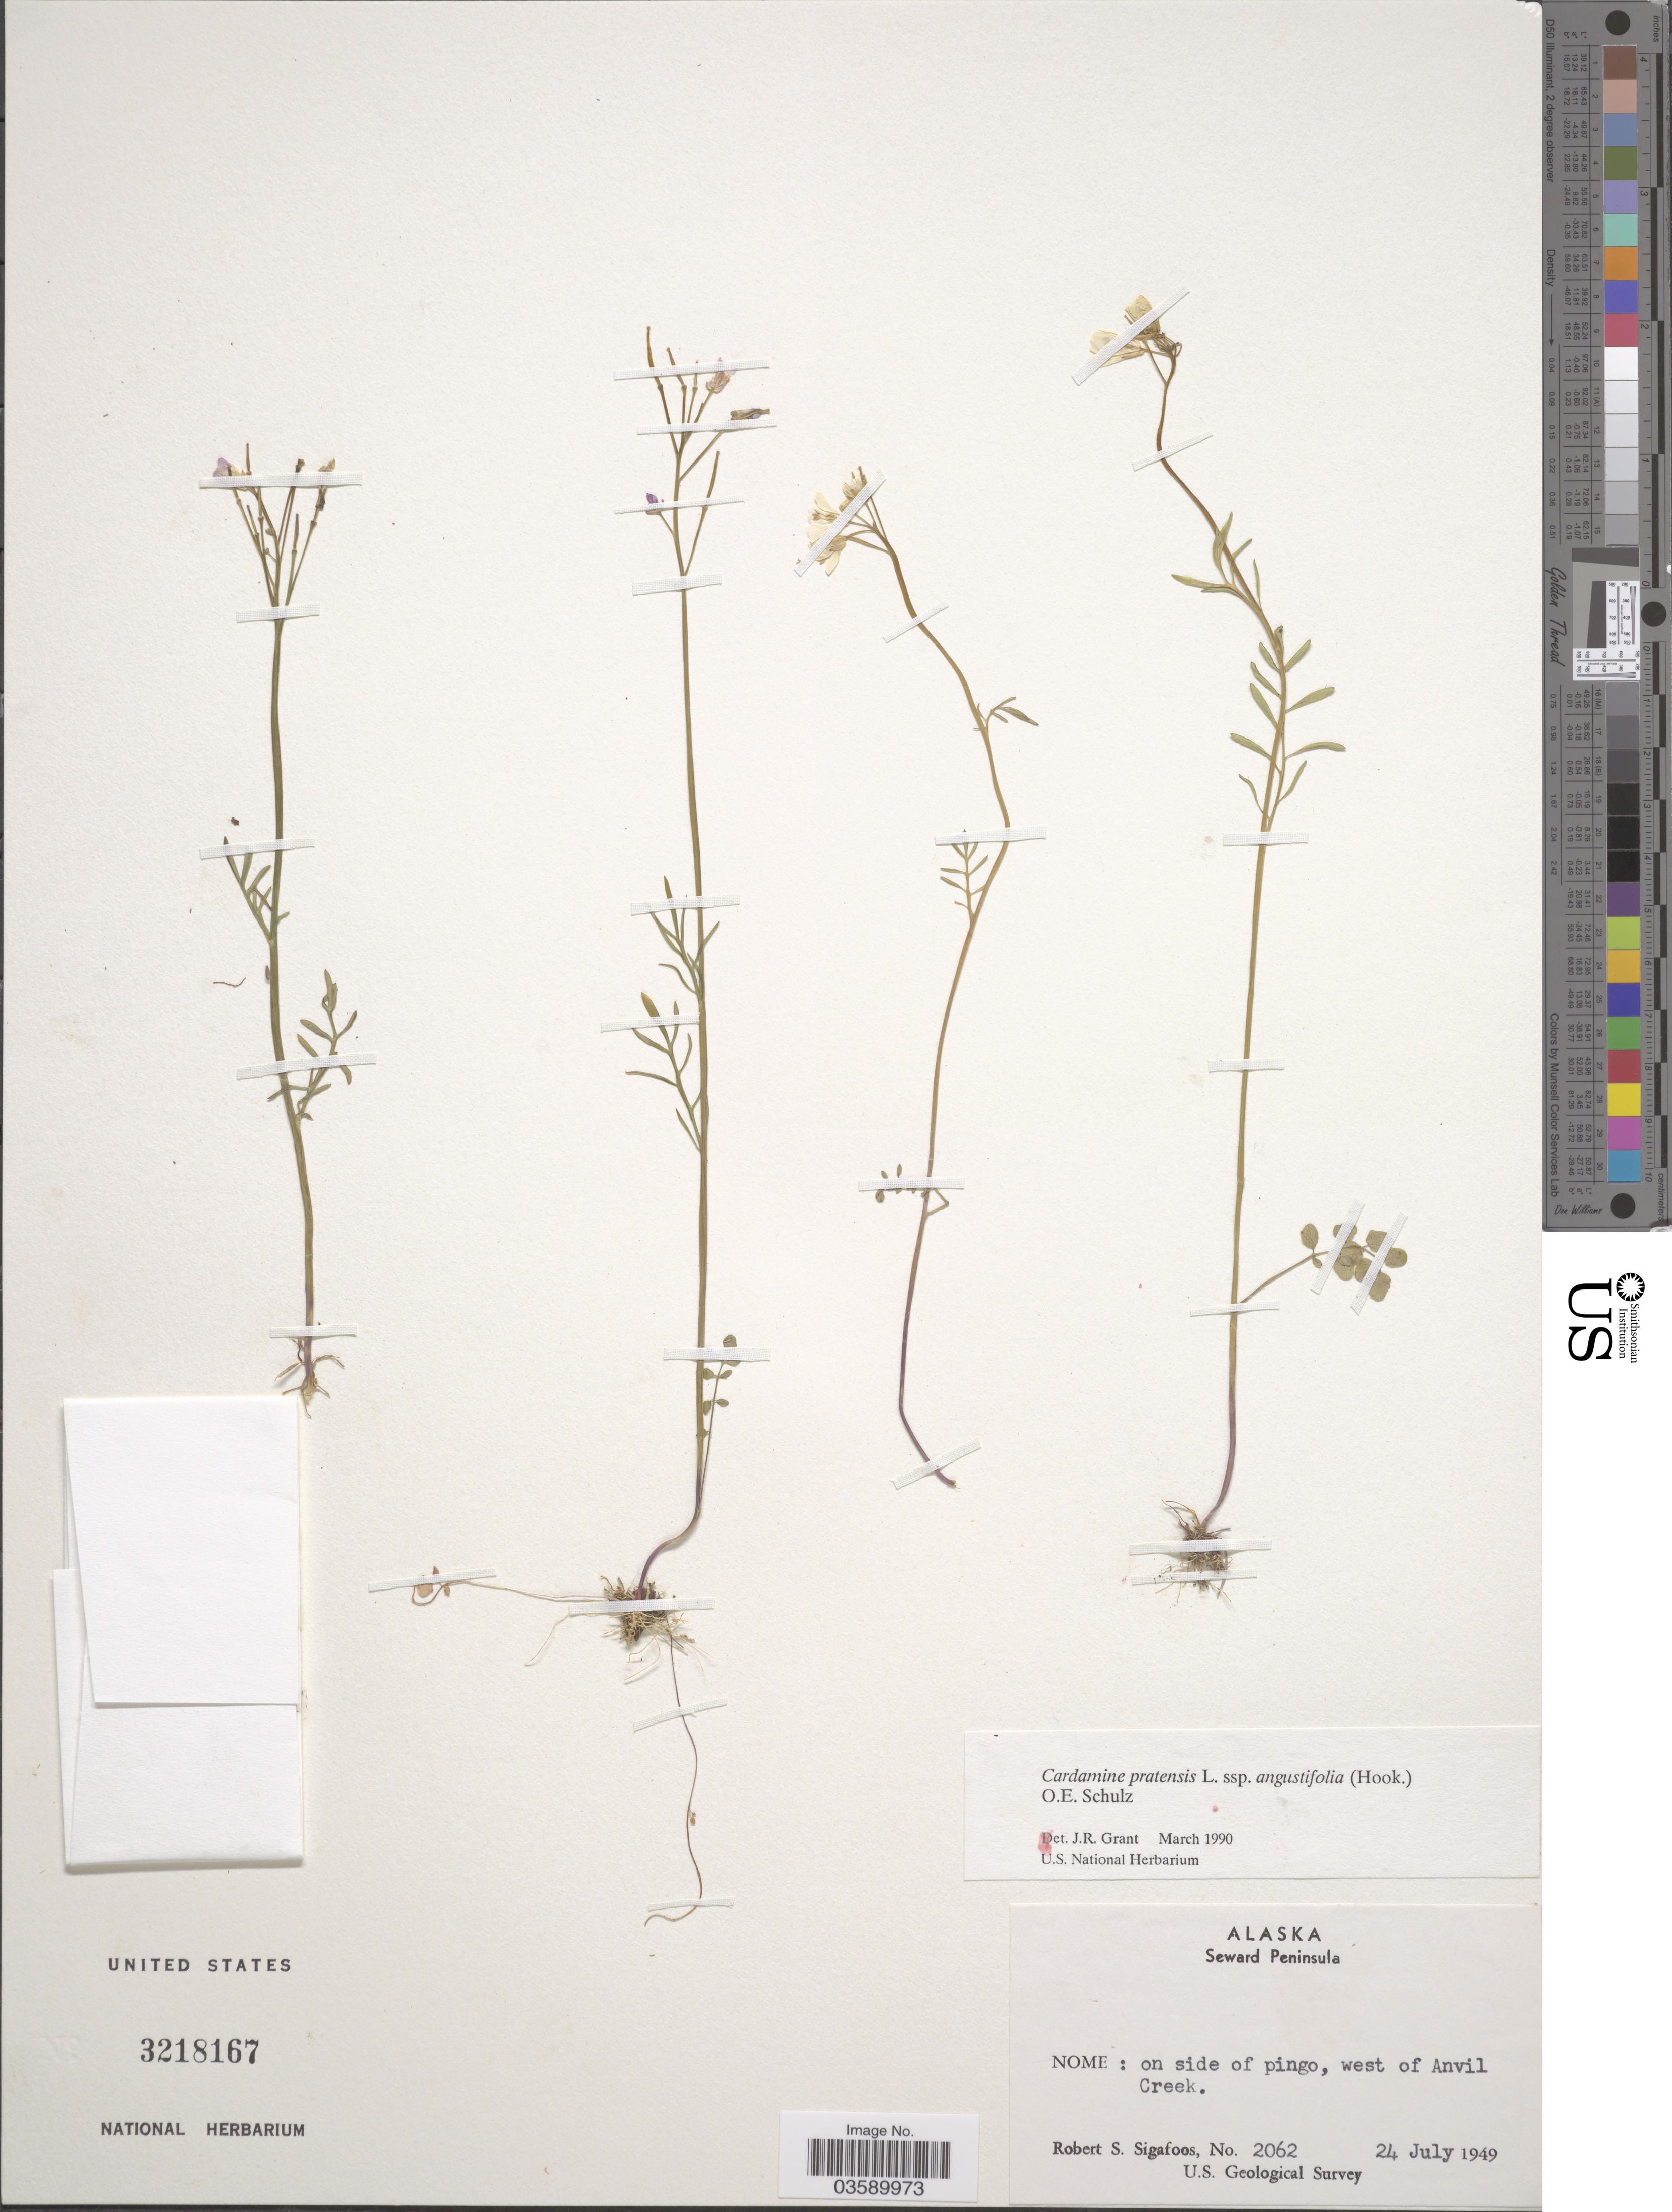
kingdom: Plantae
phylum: Tracheophyta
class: Magnoliopsida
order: Brassicales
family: Brassicaceae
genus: Cardamine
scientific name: Cardamine pratensis subsp. angustifolia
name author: (Hook.) O.E. Schulz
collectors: R. Sigafoos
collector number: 2062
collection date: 1949-07-24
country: United States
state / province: Alaska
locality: Seward Peninsula. Nome: on side of pingo, west of Anvil Creek.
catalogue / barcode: US 3218167